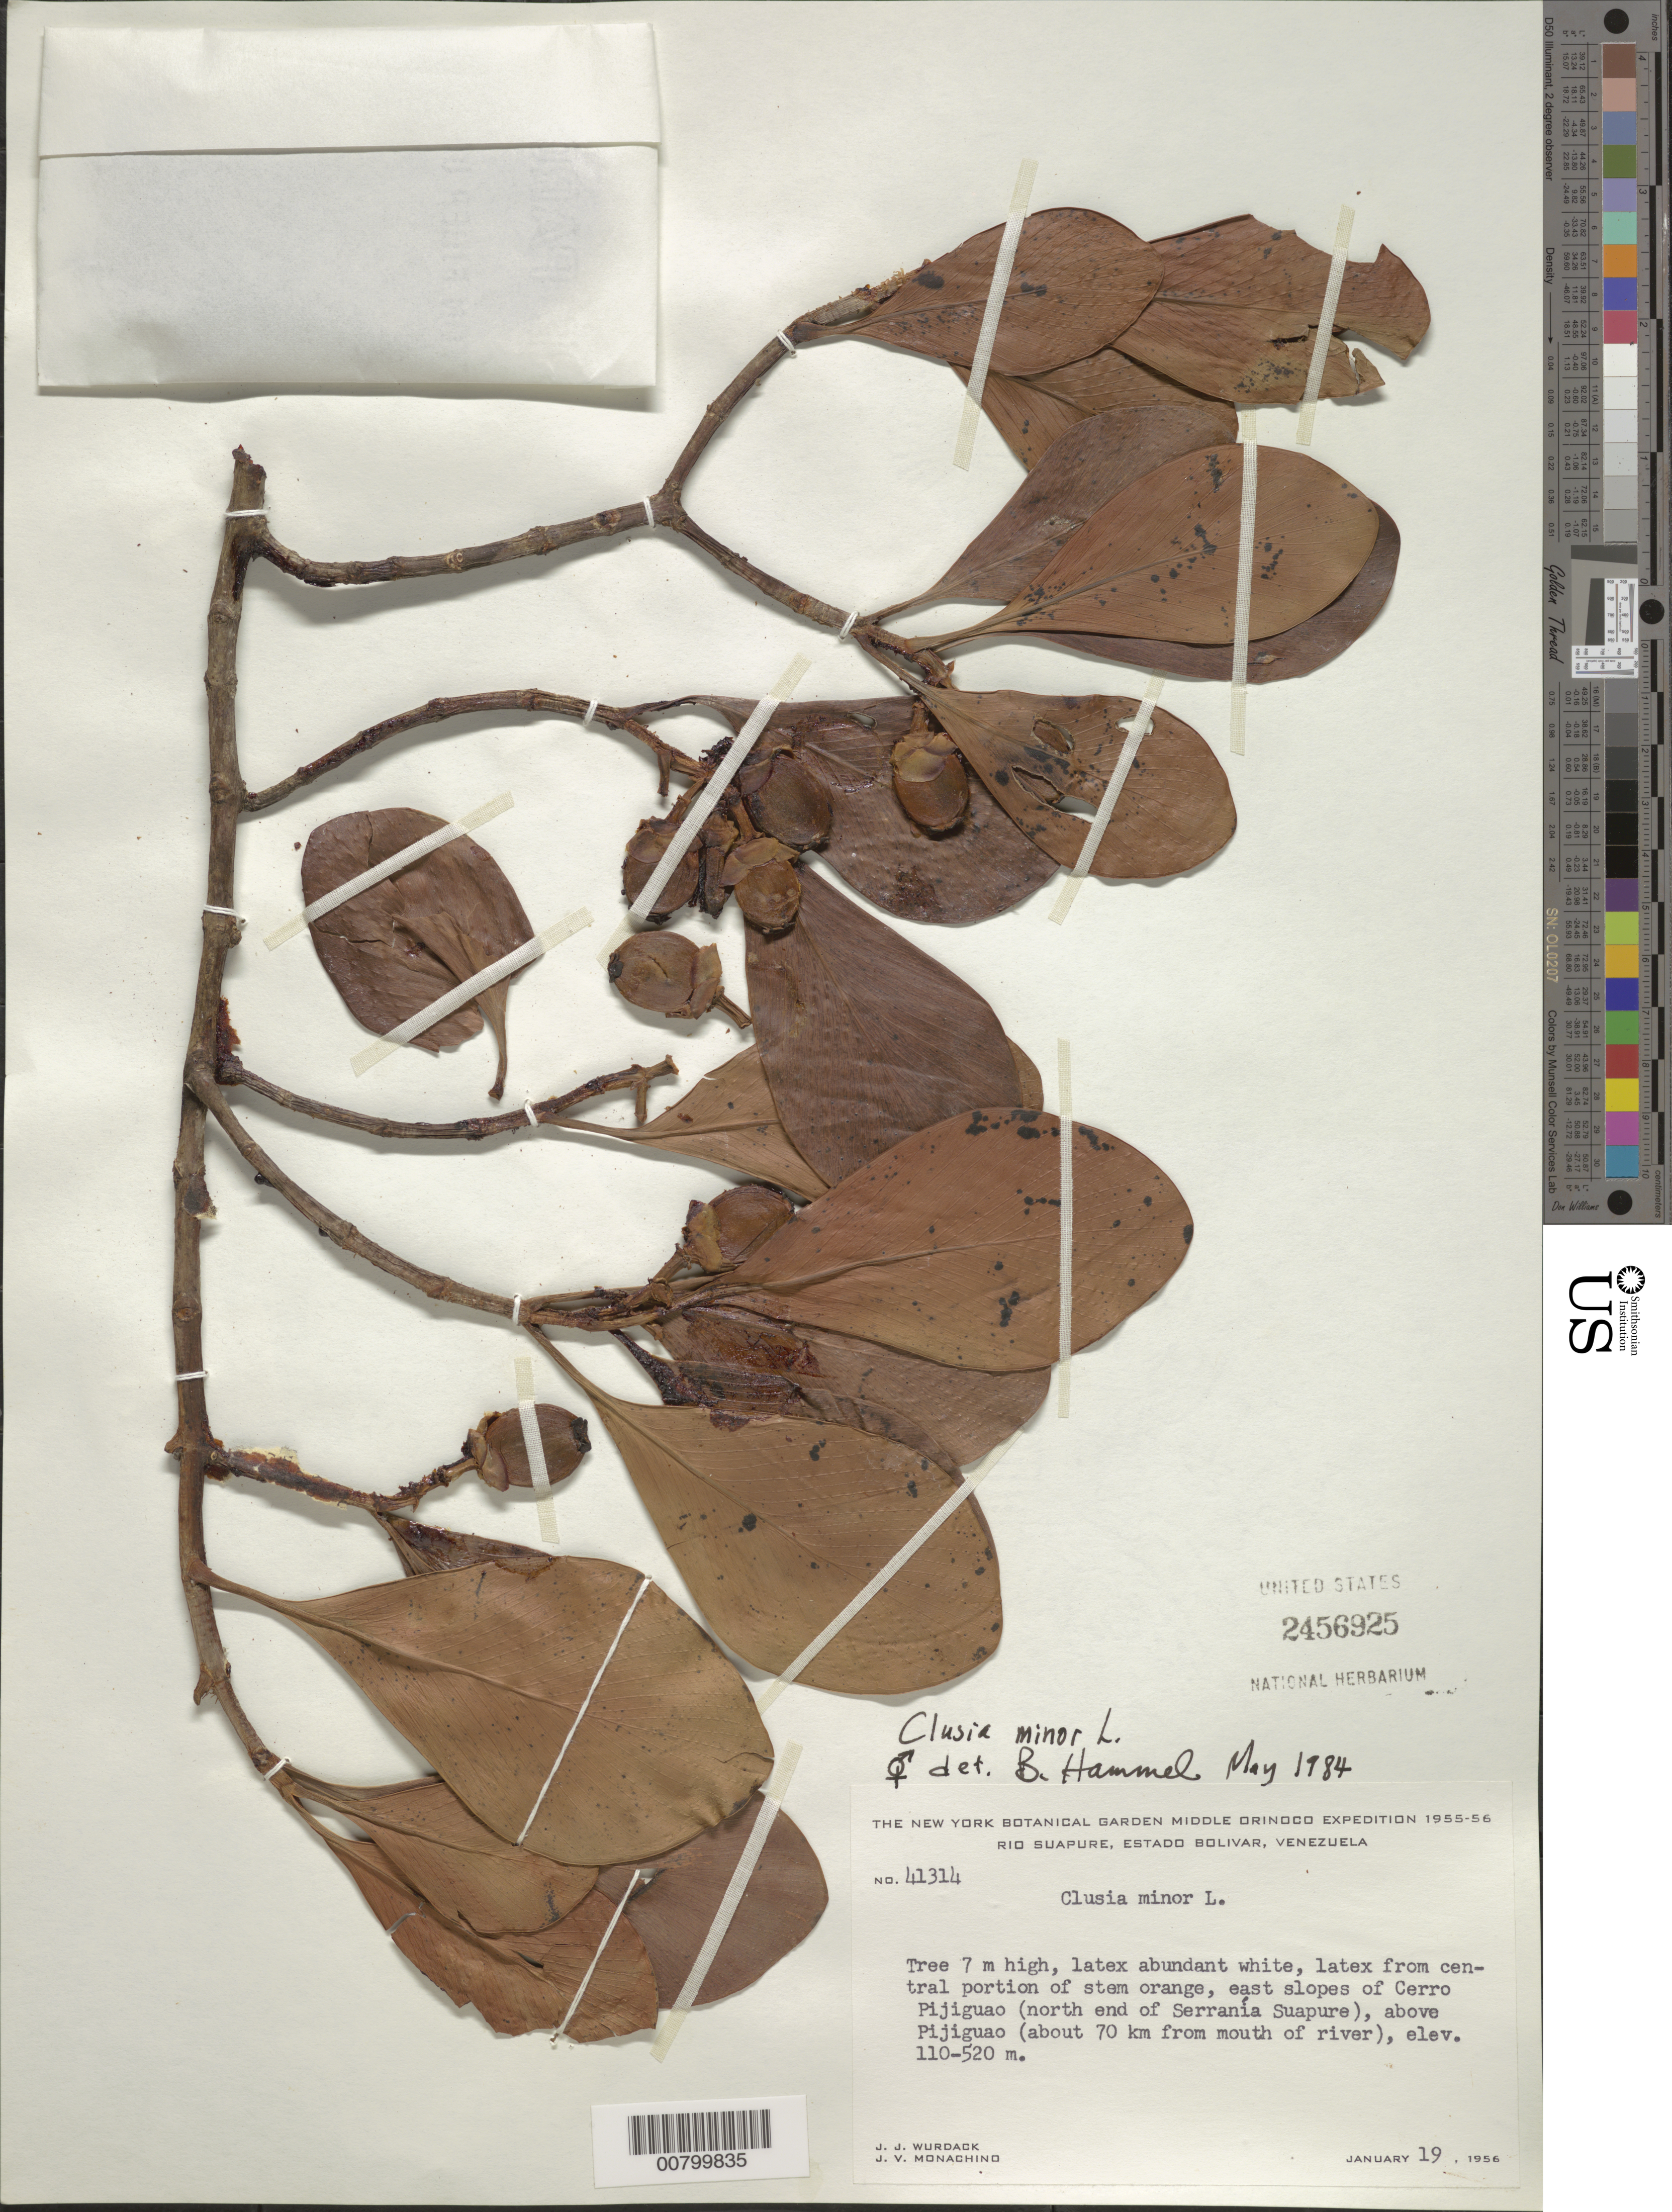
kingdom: Plantae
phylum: Tracheophyta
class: Magnoliopsida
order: Malpighiales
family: Clusiaceae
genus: Clusia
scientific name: Clusia minor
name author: L.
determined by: Hammel, Barry E., (MO), Missouri Botanical Garden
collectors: J. J. Wurdack & J. V. Monachino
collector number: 41314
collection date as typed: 19-Jan-56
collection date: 1956-01-19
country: Venezuela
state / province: Bolívar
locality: Cerro Pijiguao, N end of Serrania Suapure above Pijiguao, 70 river km from mouth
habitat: E slopes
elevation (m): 110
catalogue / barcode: US 2456925